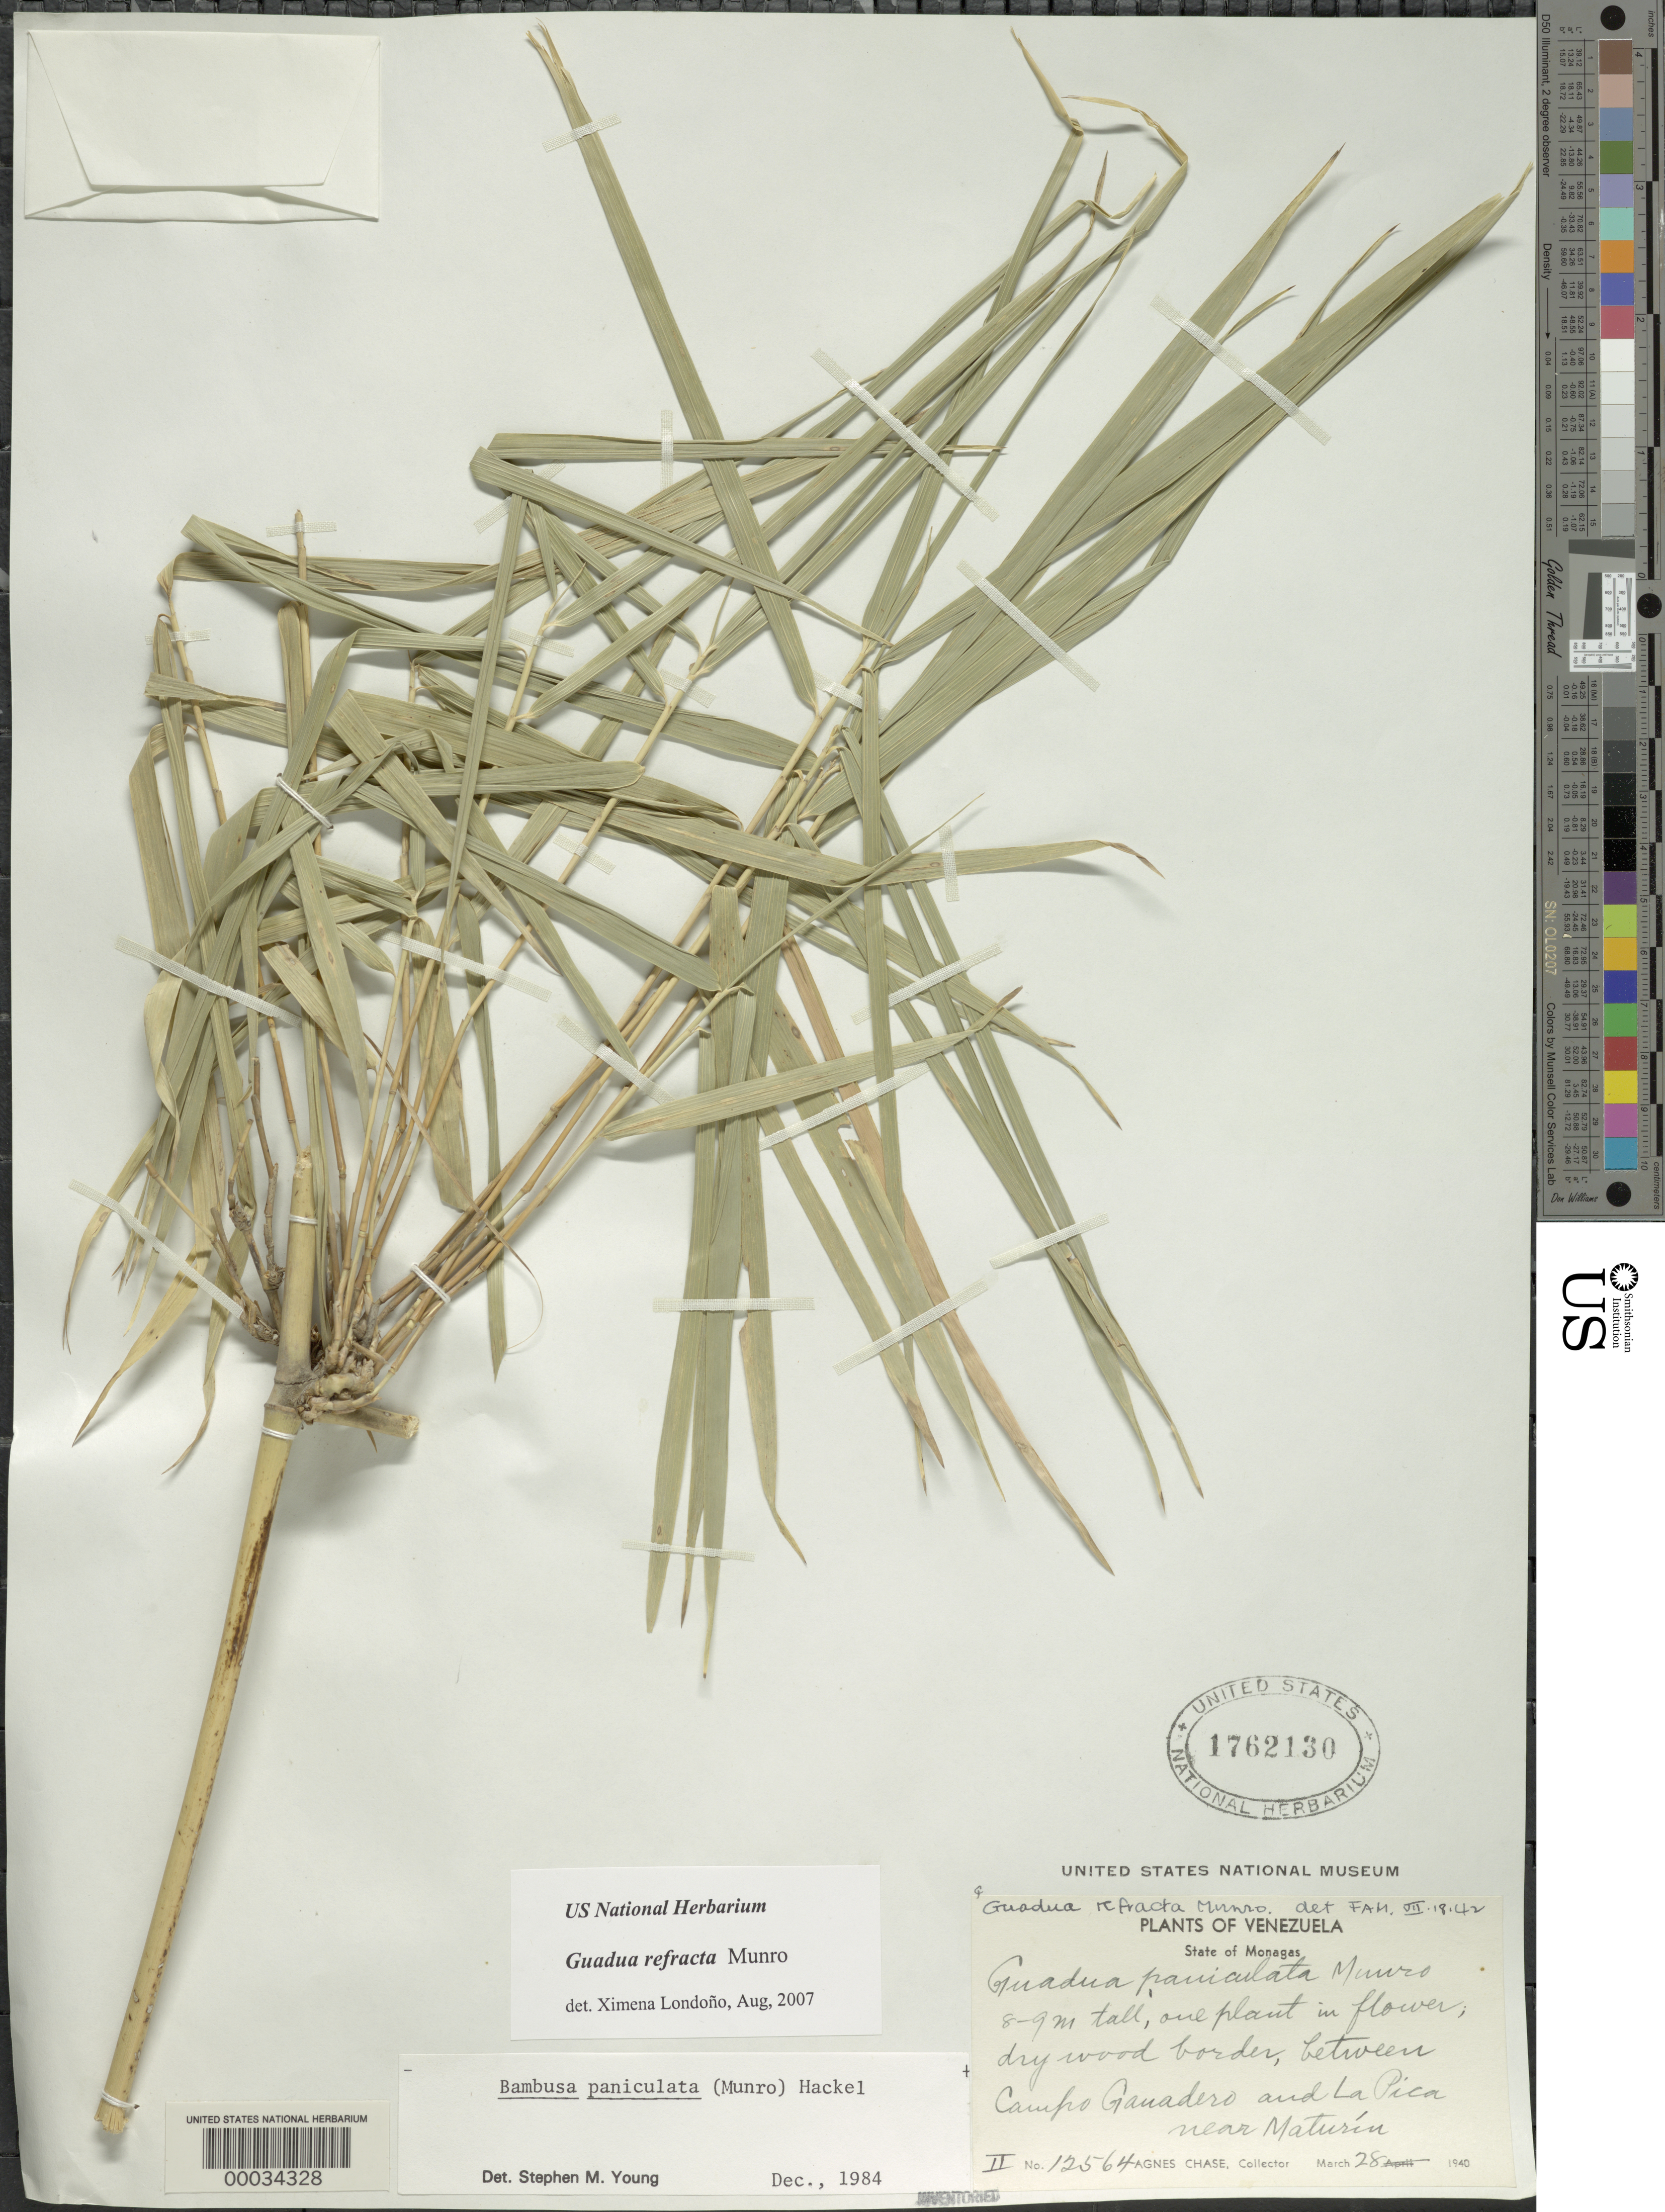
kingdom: Plantae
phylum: Tracheophyta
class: Liliopsida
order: Poales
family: Poaceae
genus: Guadua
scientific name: Guadua venezuelae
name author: Munro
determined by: McMurchie, Elizabeth, (UNITED STATES)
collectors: A. Chase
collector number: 12564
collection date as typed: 25 Mar 1940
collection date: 1940-03-25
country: Venezuela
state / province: Monagas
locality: Campo gauadera, la pica, maturin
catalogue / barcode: US 1762130